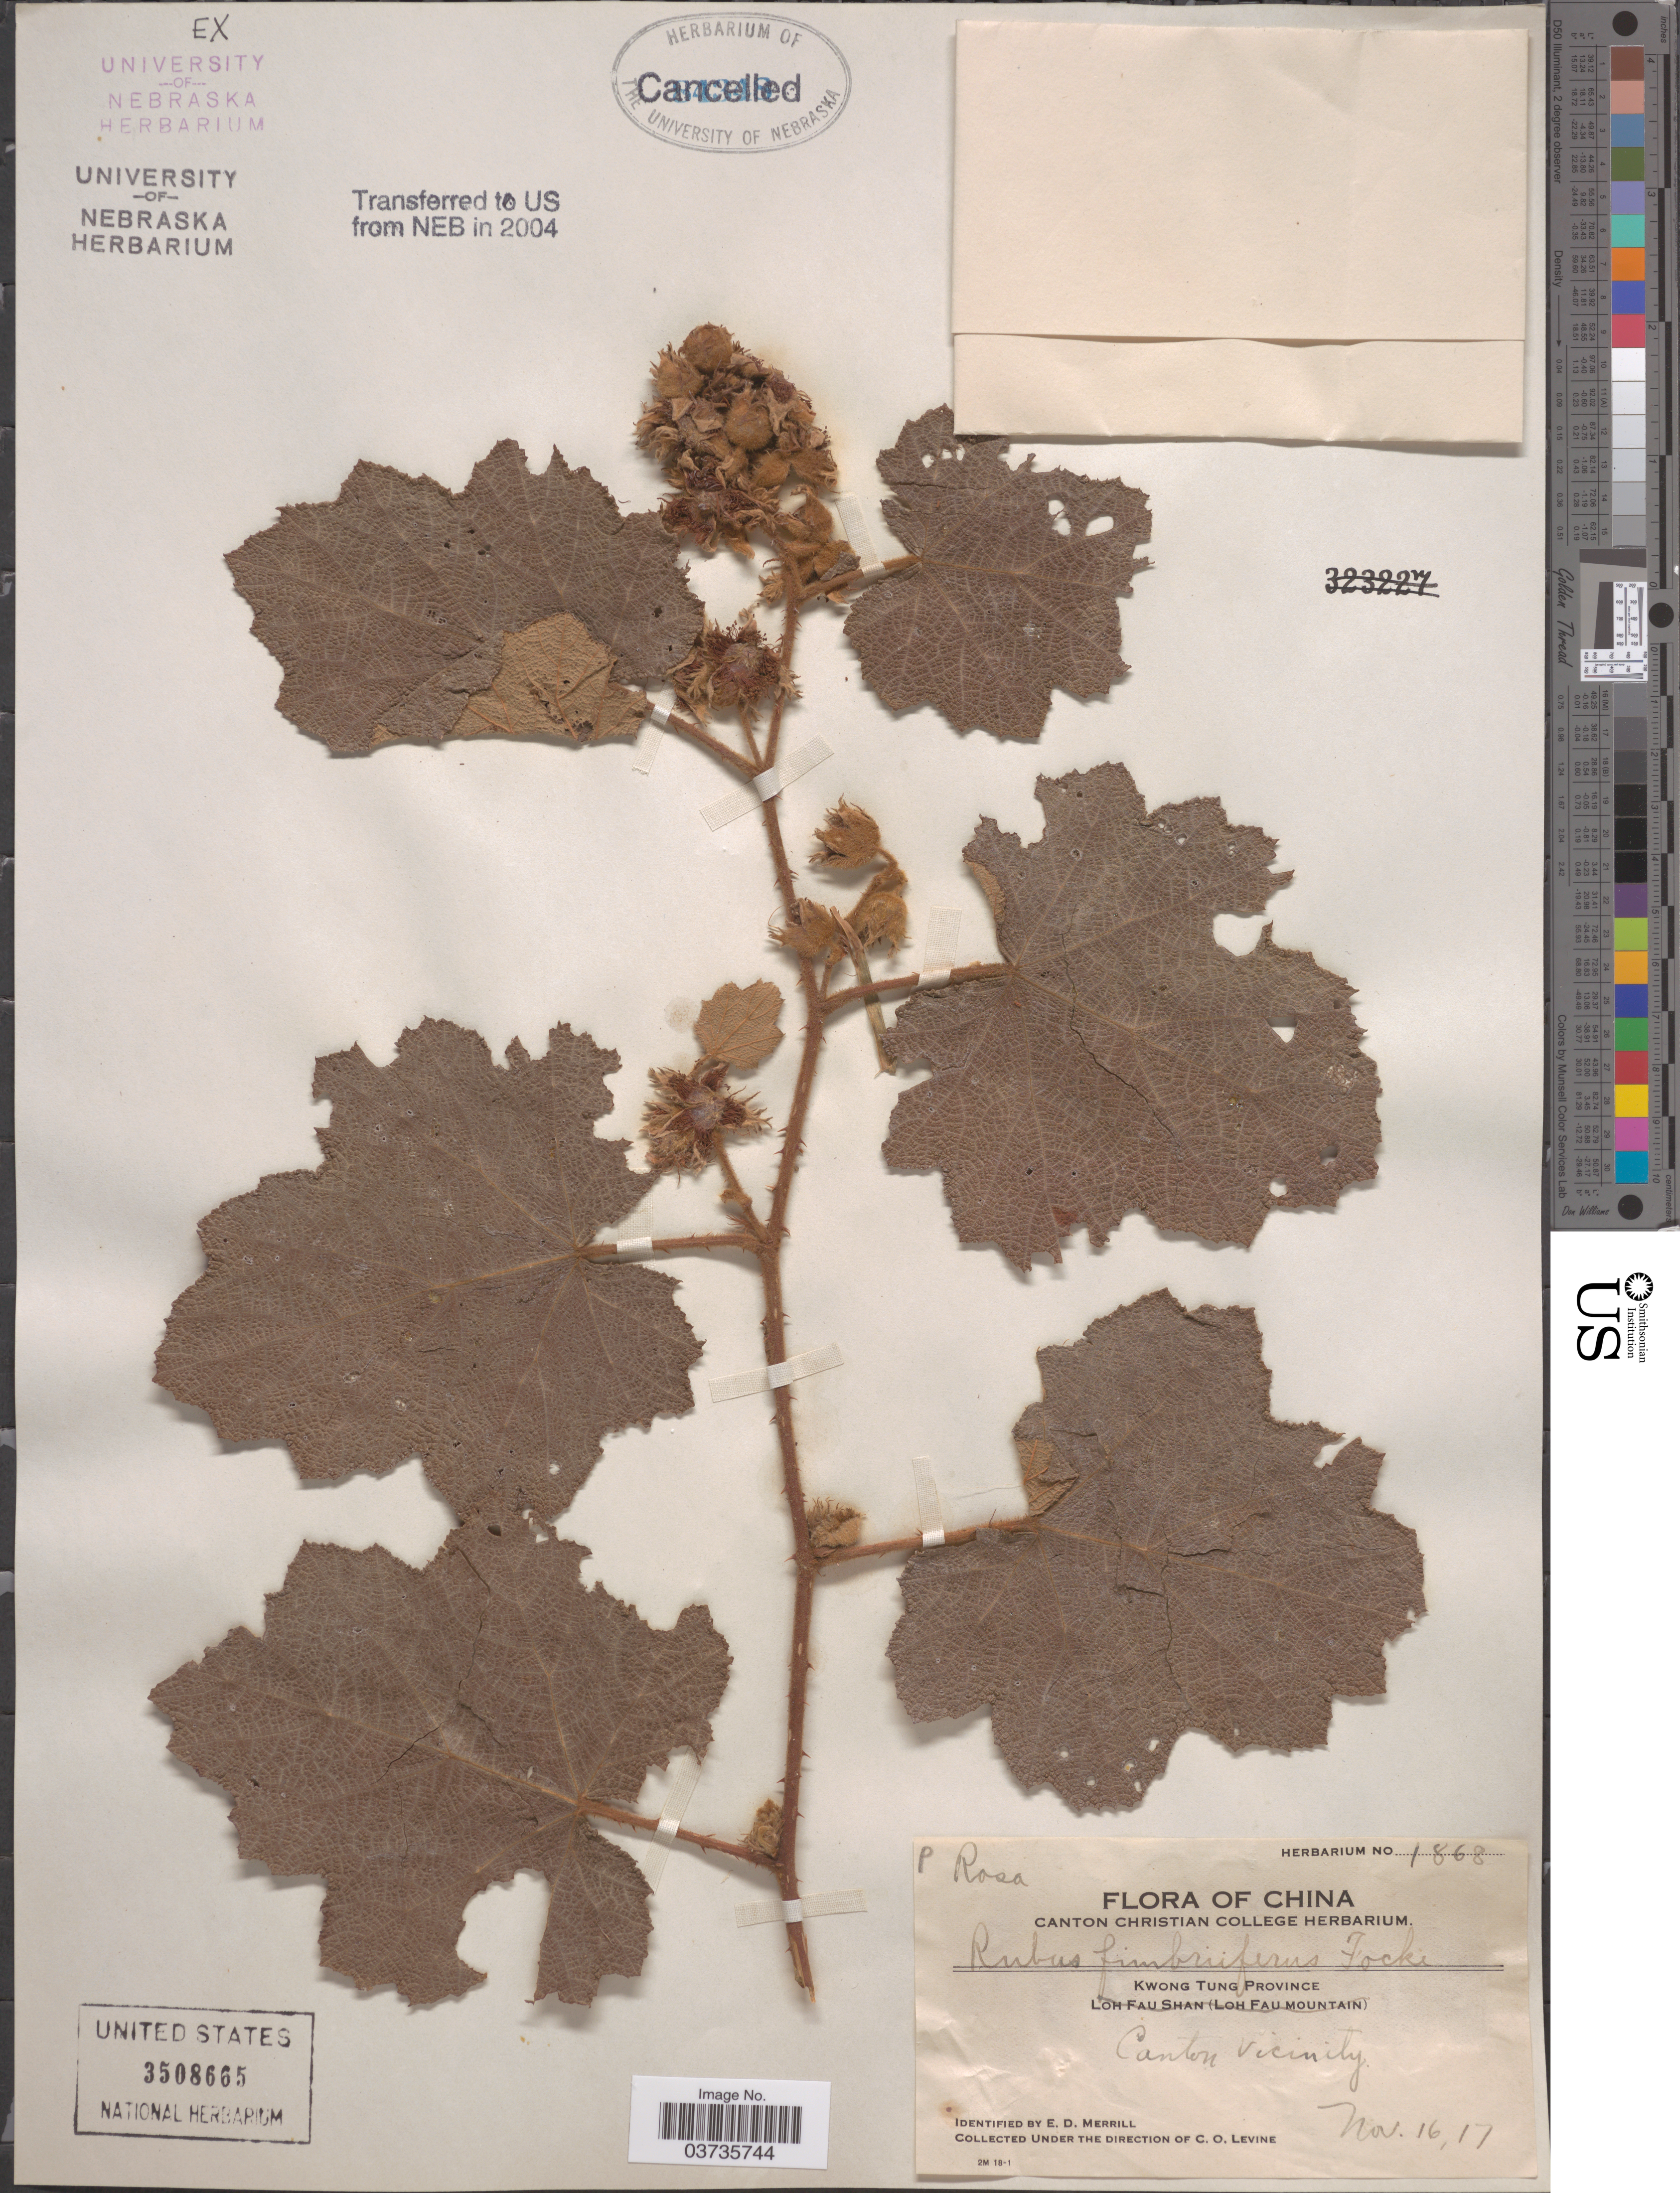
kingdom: Plantae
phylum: Tracheophyta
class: Magnoliopsida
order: Rosales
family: Rosaceae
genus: Rubus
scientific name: Rubus fimbriiferus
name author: Focke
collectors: C. O. Levine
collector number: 1868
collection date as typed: Transcribed d/m/y: 16/11/17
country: China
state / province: Guangdong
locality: Kwong Tung Province, Canton Vicinity.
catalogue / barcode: US 3508665